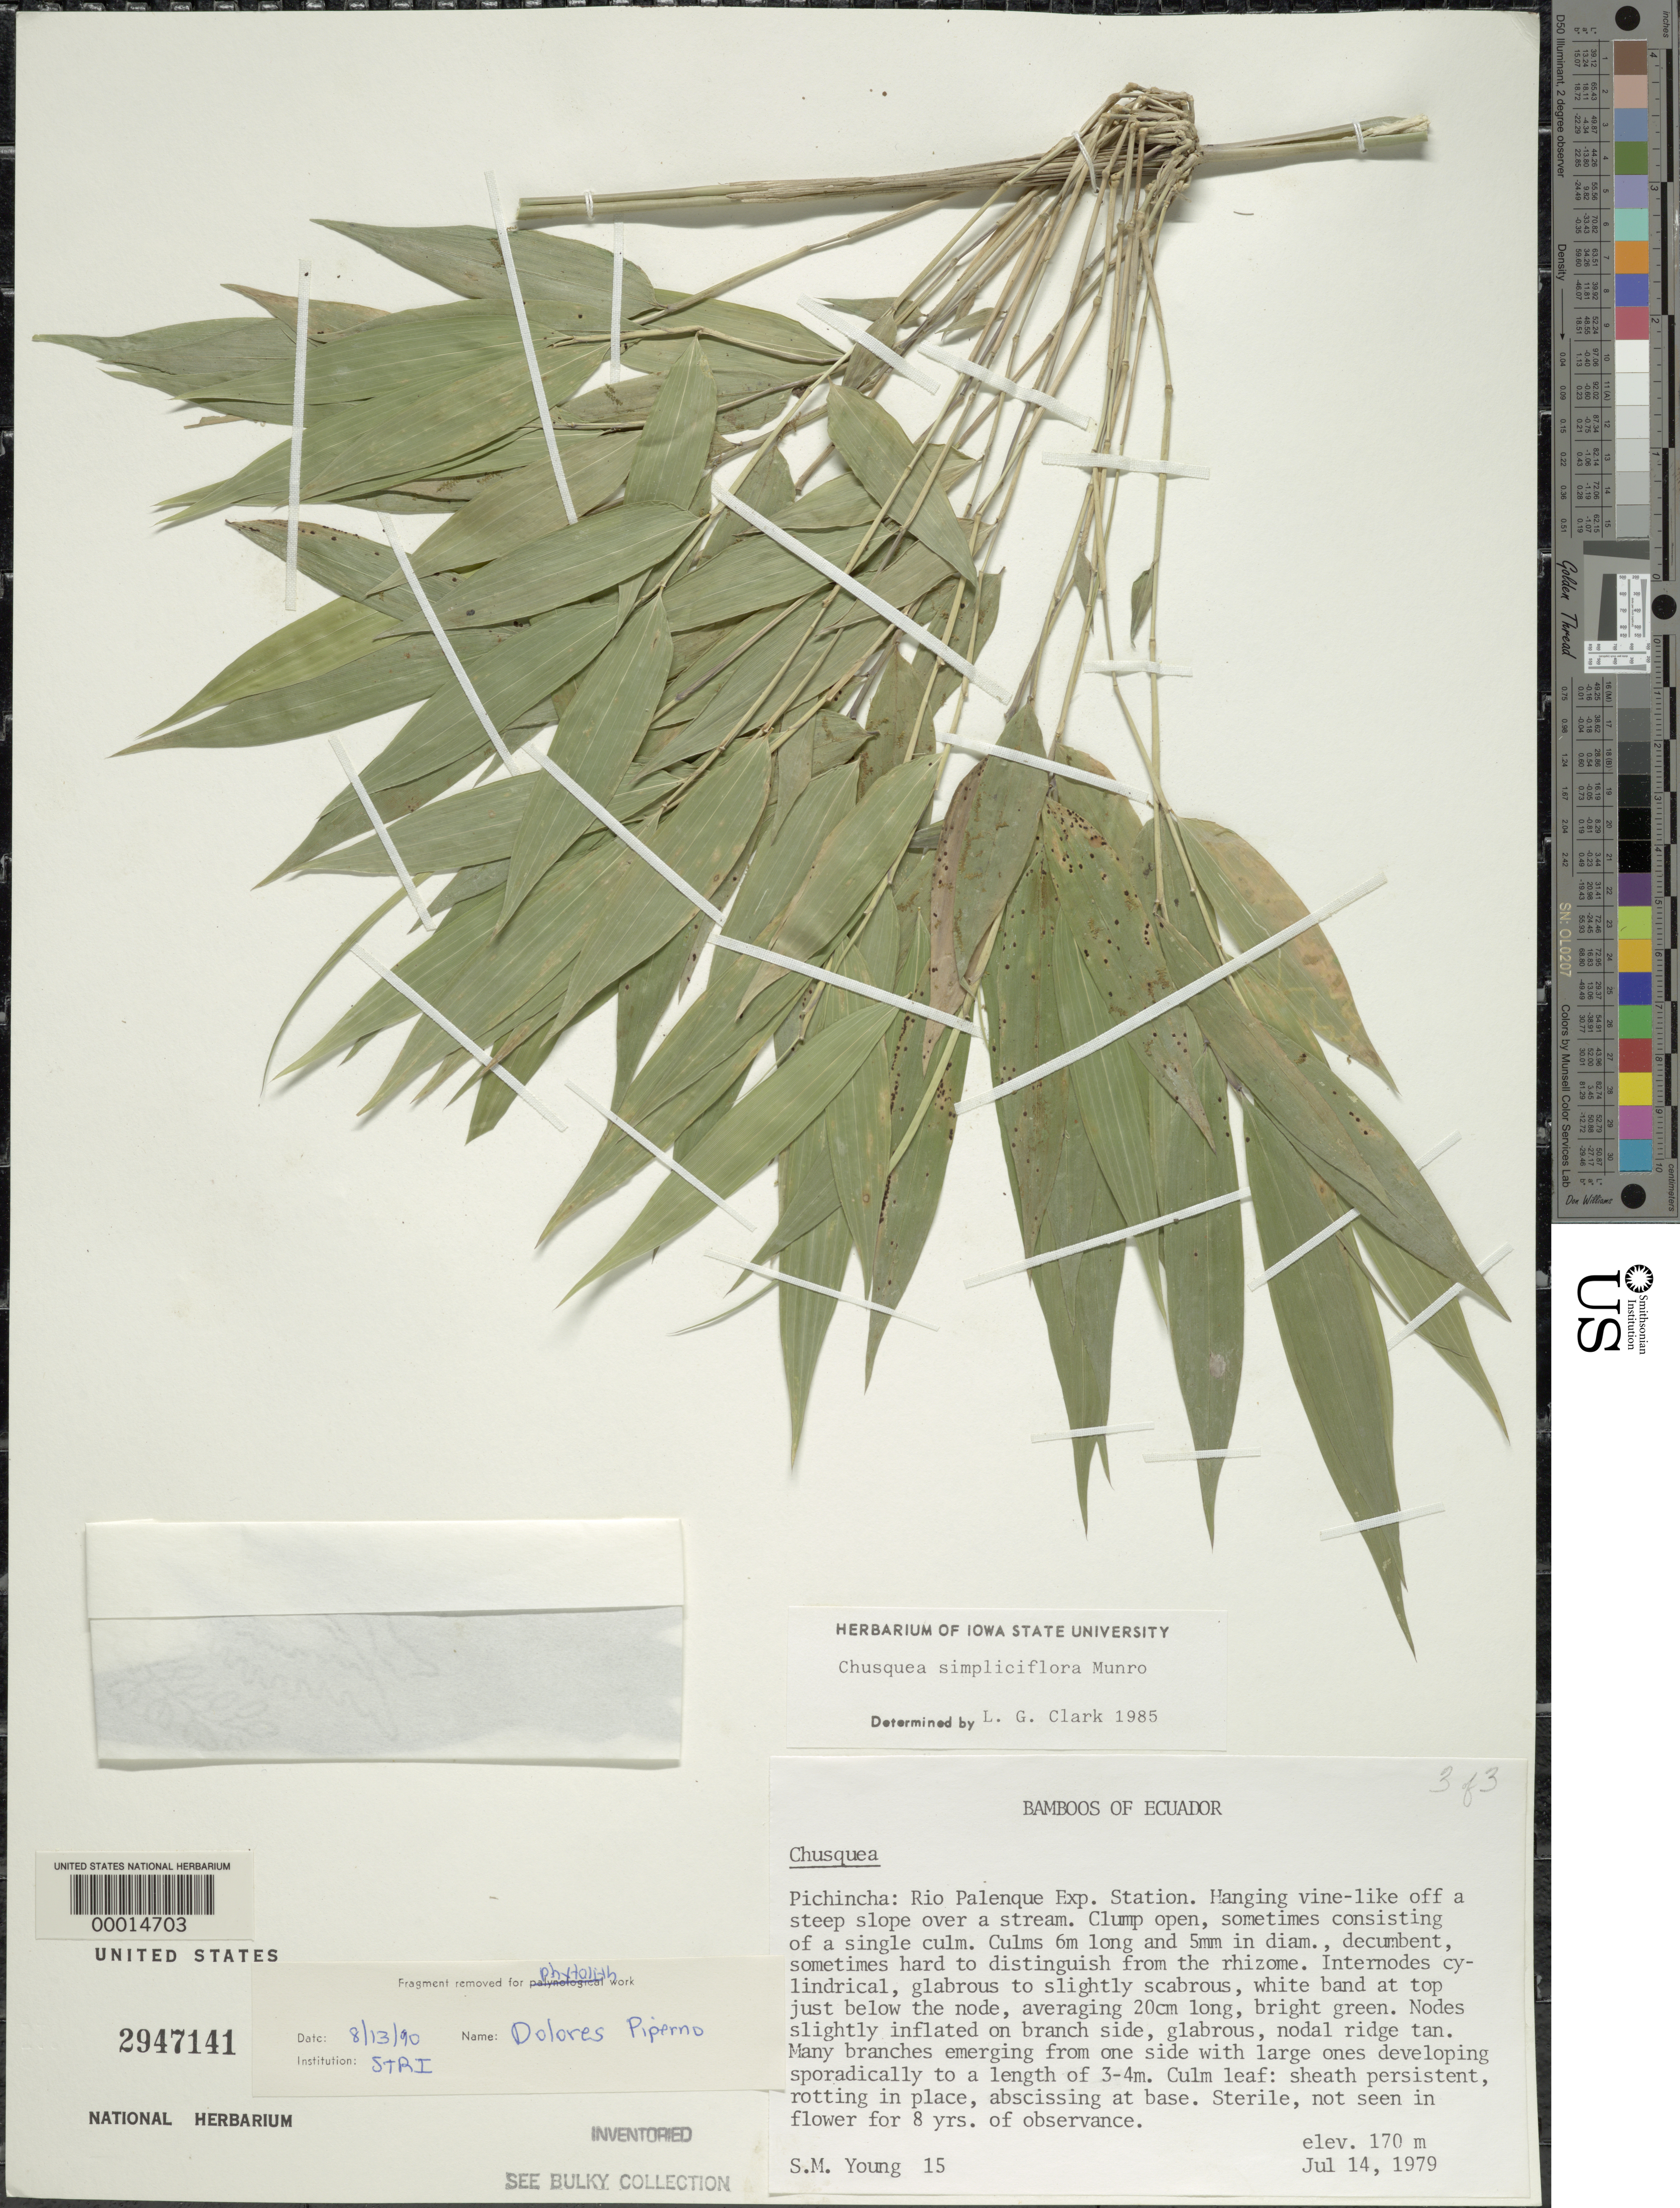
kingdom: Plantae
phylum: Tracheophyta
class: Liliopsida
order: Poales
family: Poaceae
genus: Chusquea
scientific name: Chusquea simpliciflora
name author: Munro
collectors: S. Young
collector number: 15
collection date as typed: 14 Jul 1979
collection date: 1979-07-14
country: Ecuador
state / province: Pichincha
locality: Rio palenque Experimental Station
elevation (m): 170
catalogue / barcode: US 2947141